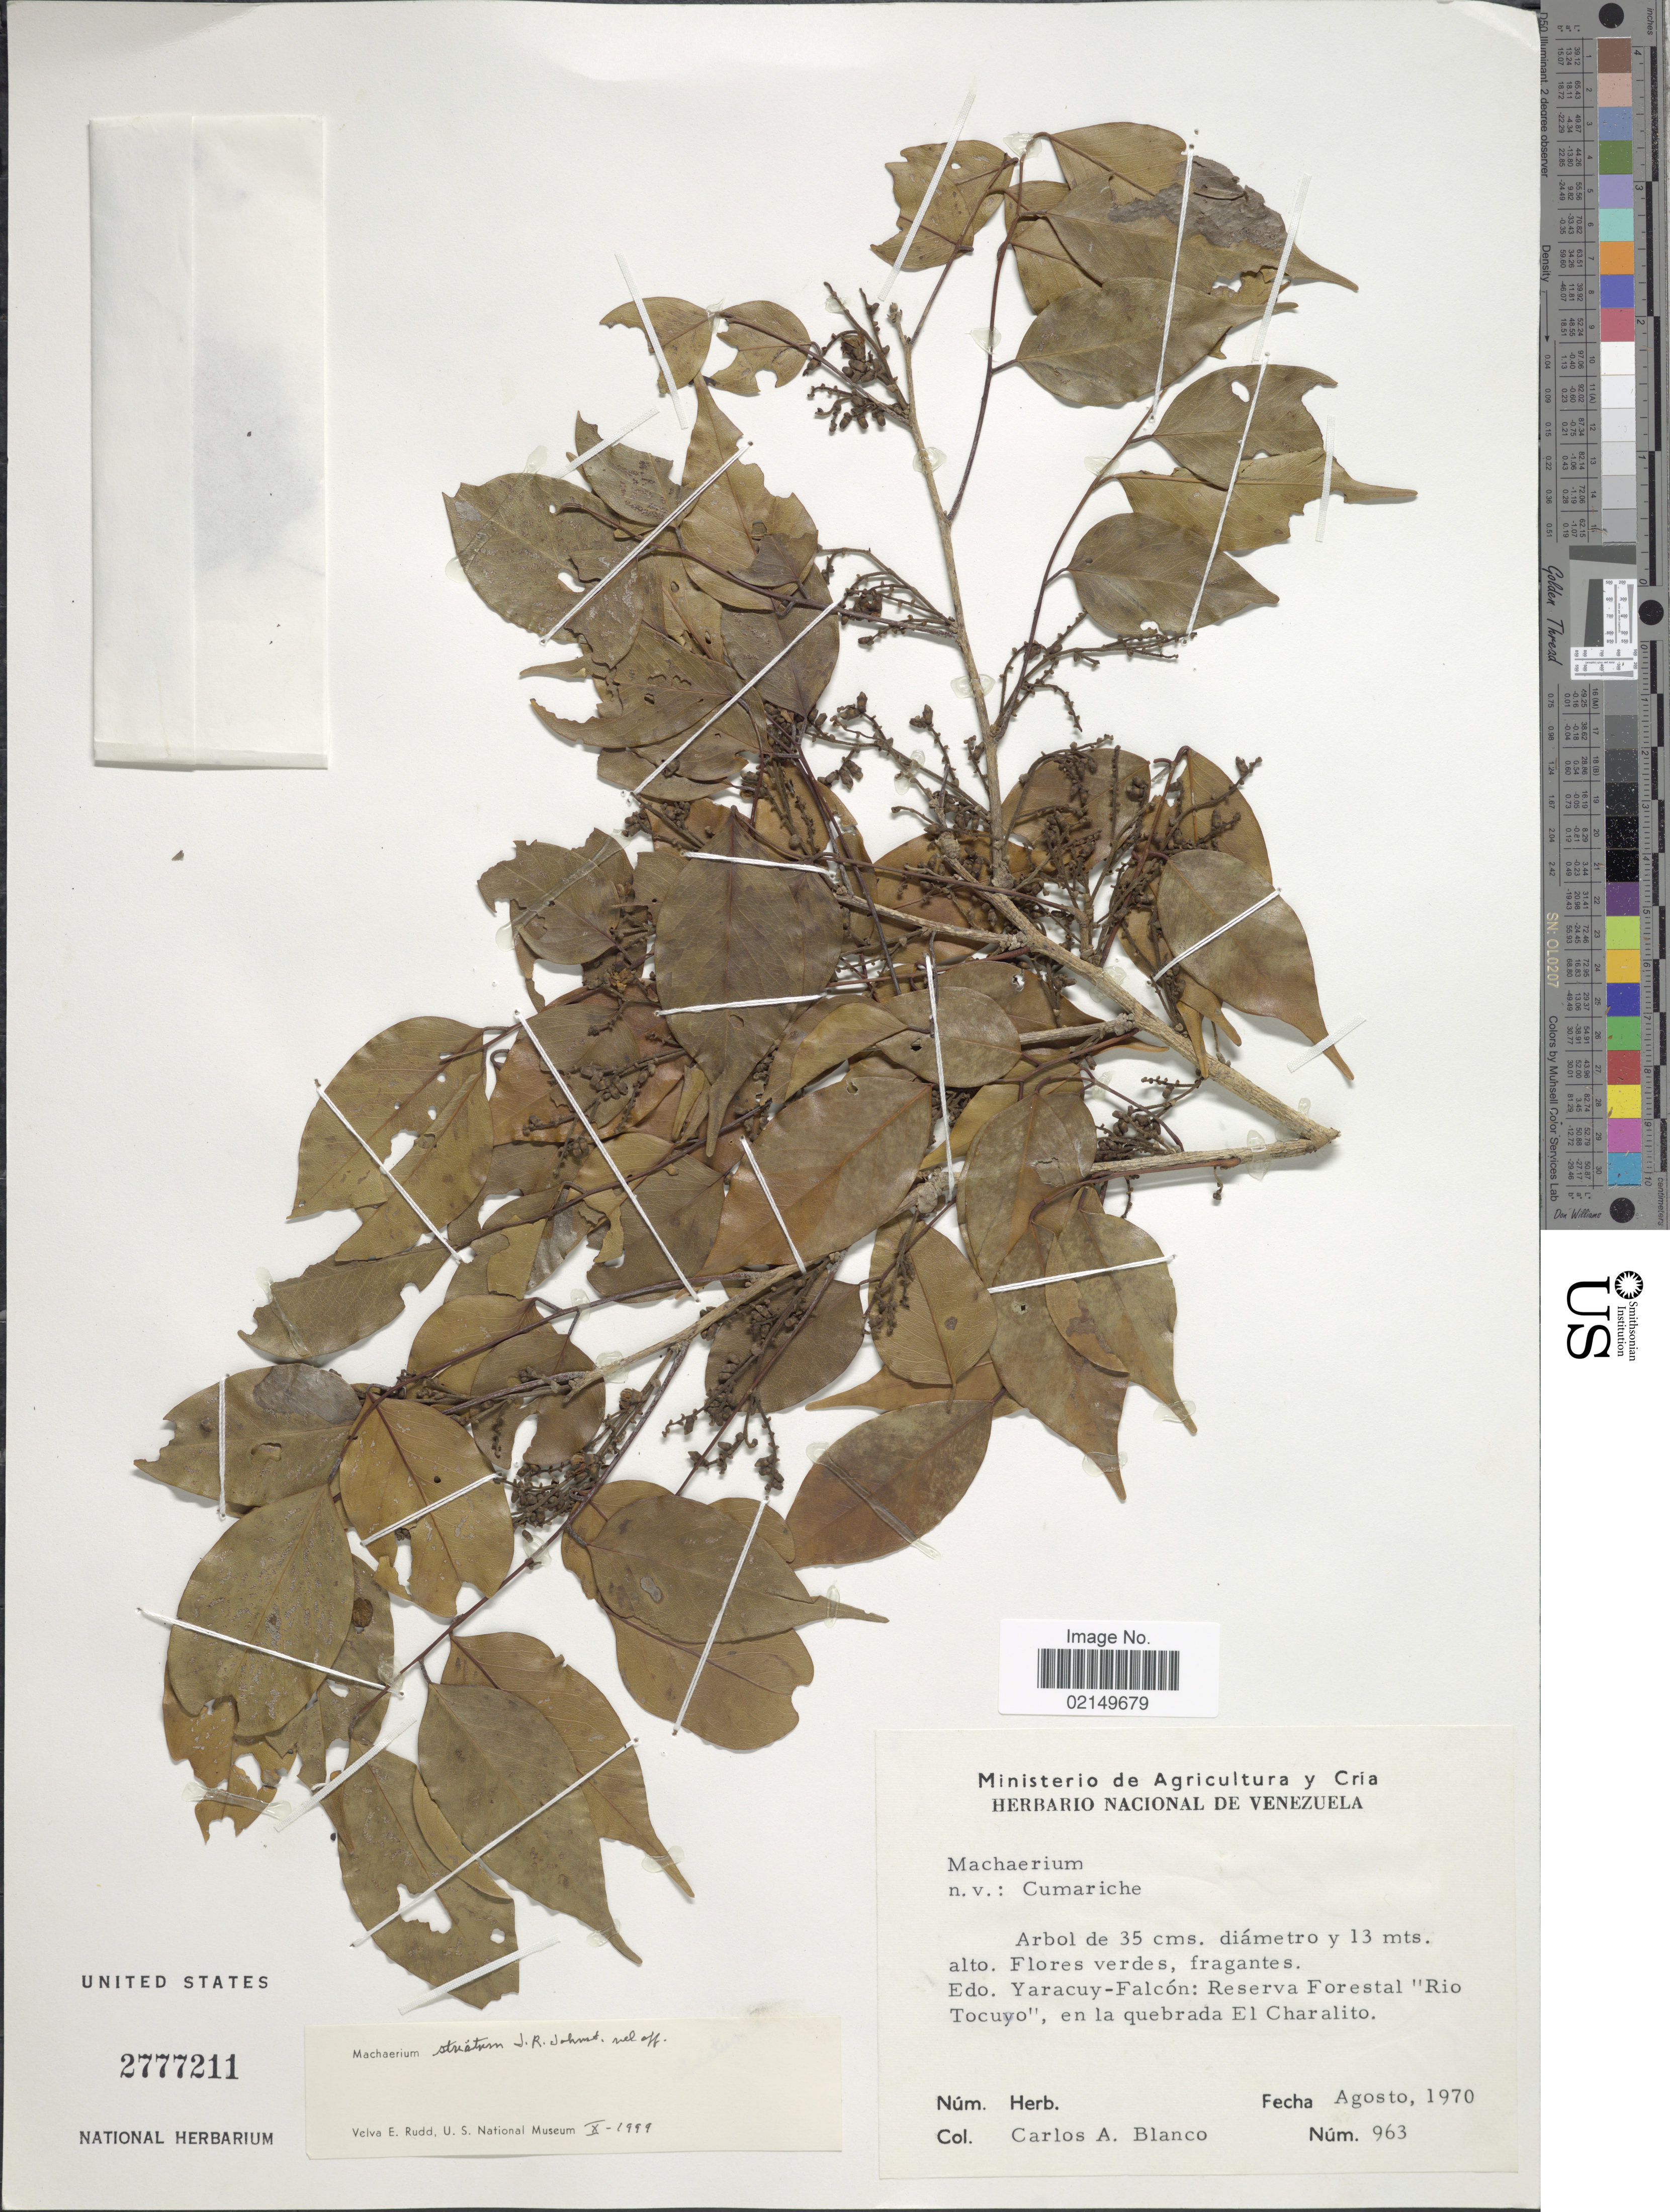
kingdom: Plantae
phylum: Tracheophyta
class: Magnoliopsida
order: Fabales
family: Fabaceae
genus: Machaerium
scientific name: Machaerium striatum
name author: J.R. Johnst.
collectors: C. A. Blanco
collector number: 963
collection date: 1970-08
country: Venezuela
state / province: Yaracuy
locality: Edo. Yaracuy-Falcon: Reserva Forestal "Rio Tocuyo", en la quebrada El Charalito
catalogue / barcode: US 2777211